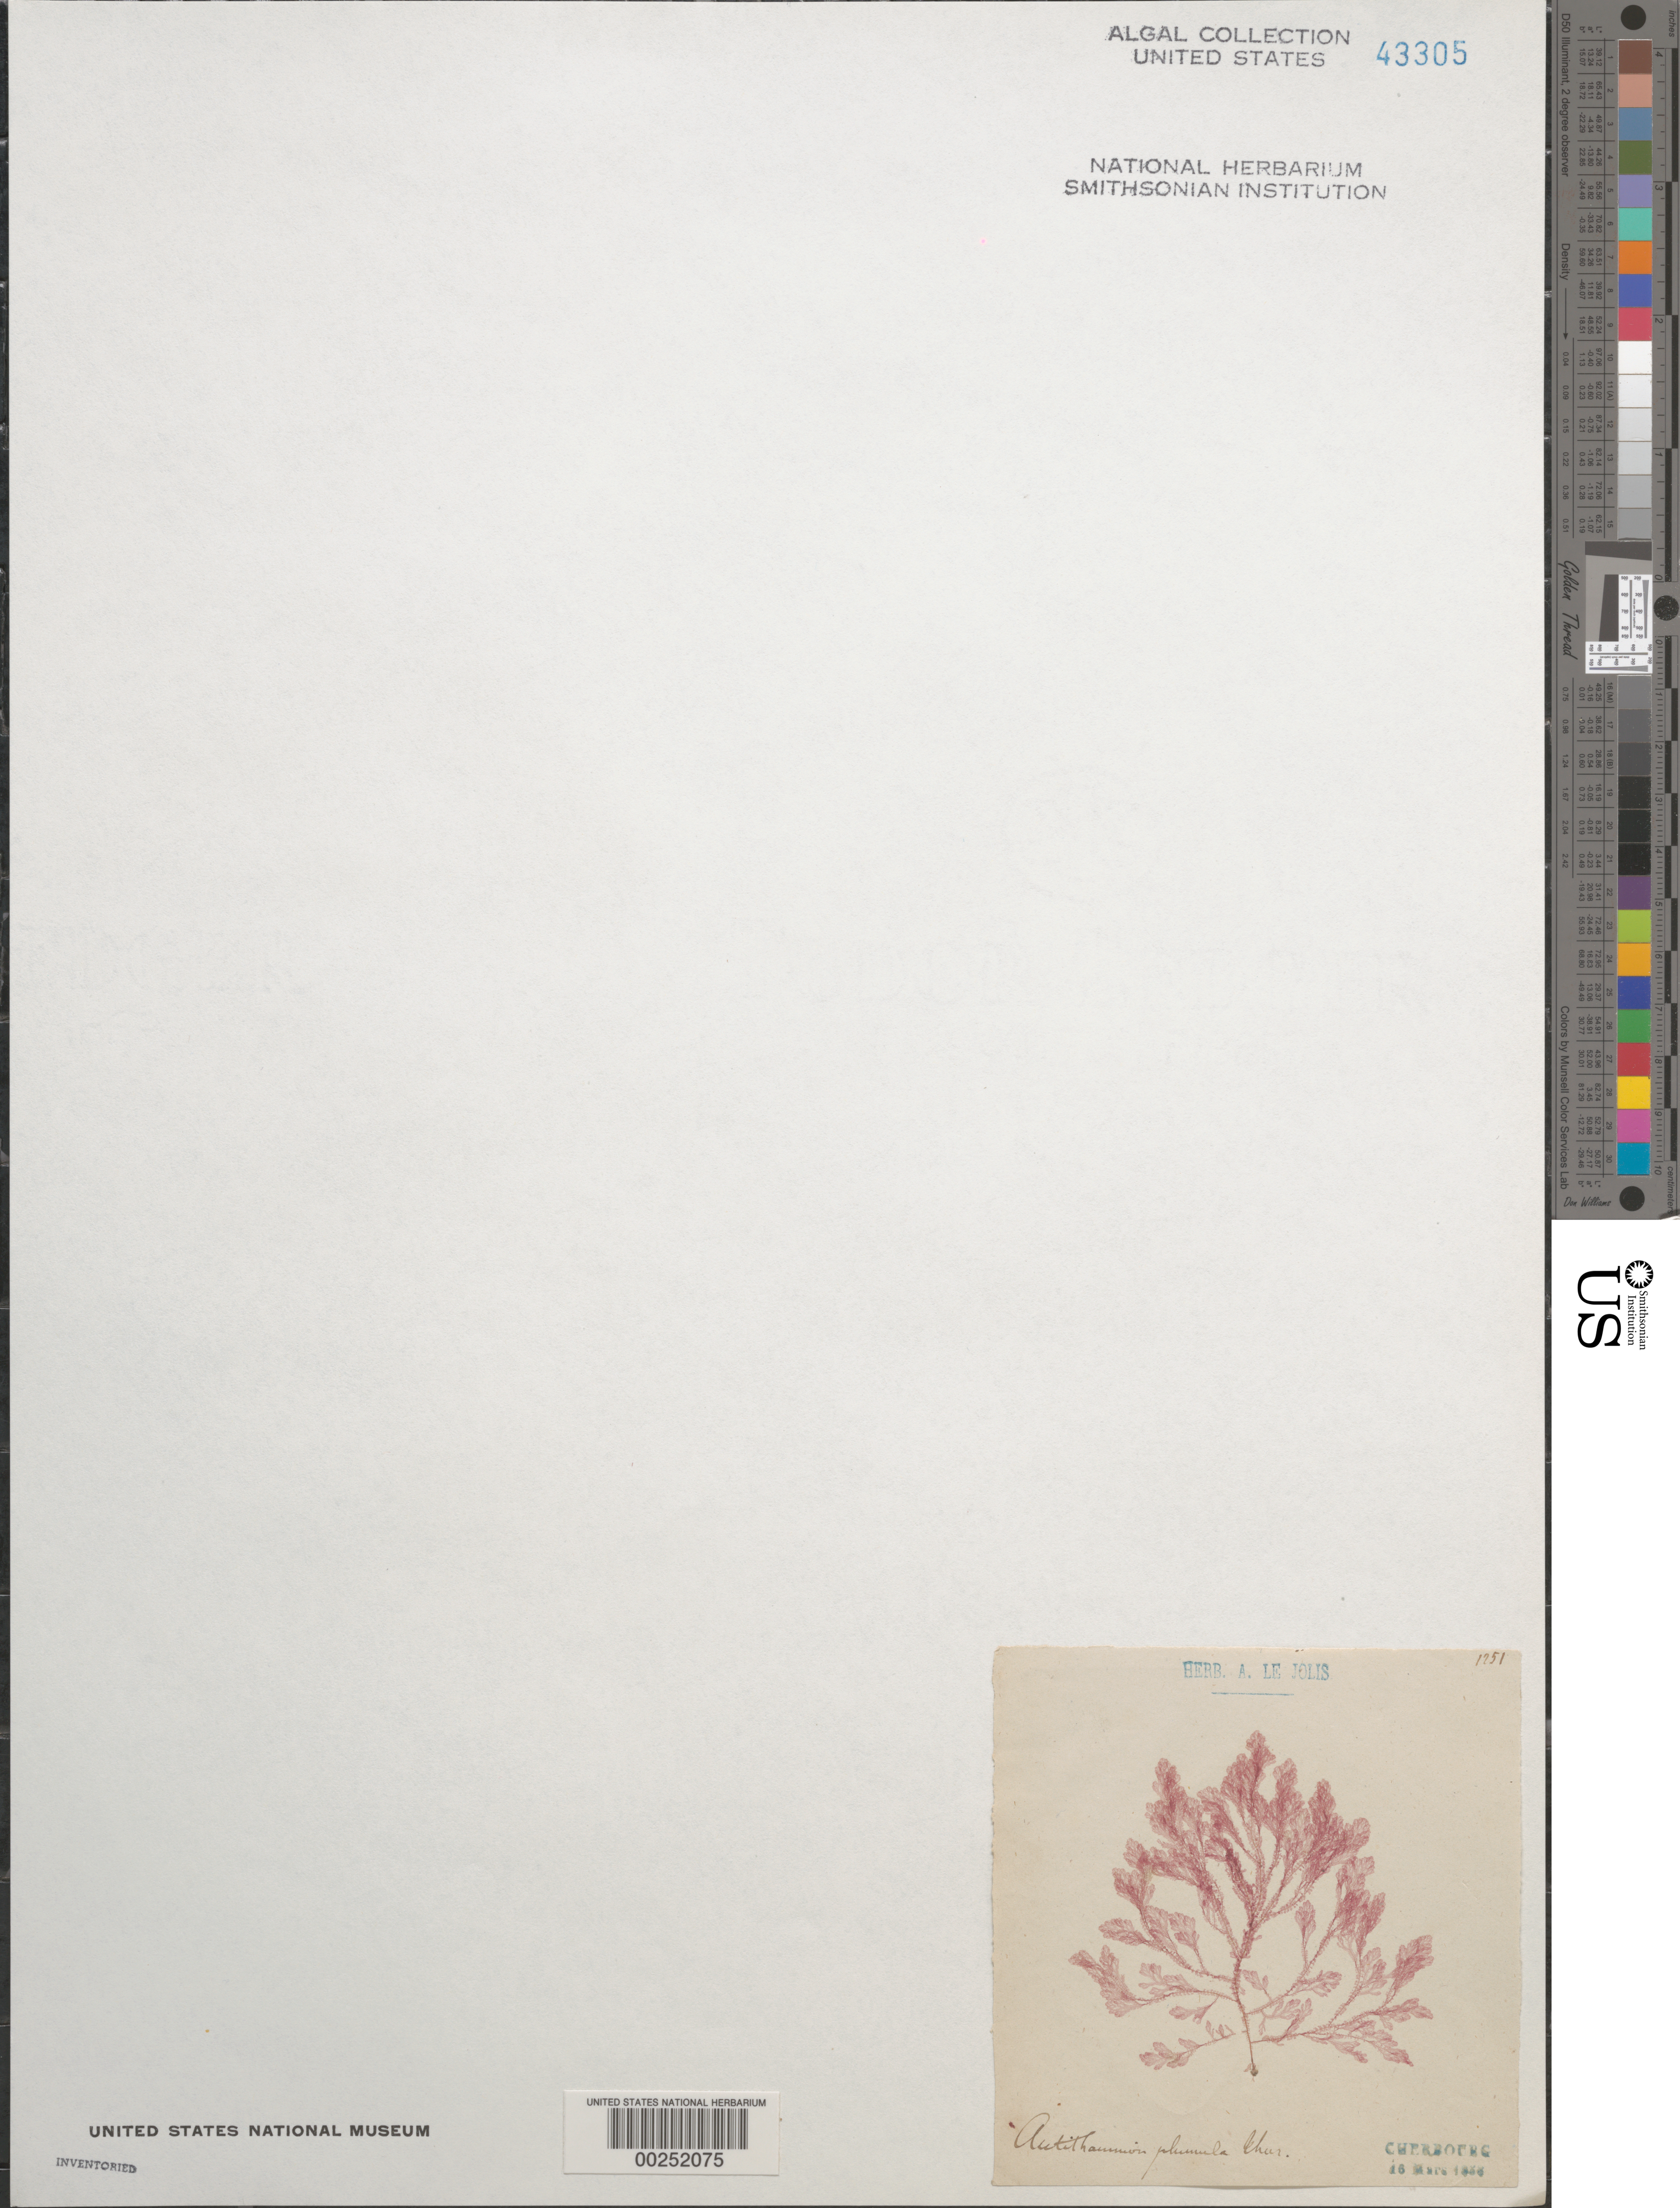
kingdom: Plantae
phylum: Rhodophyta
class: Florideophyceae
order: Ceramiales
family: Ceramiaceae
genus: Pterothamnion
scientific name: Pterothamnion plumula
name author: (J. Ellis) Näg.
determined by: Algae name updating Project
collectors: Le Jolis, A. F. (herbarium)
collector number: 1751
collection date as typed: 16 Mar 1888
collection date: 1888-03-16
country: France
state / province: Normandie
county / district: Manche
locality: Cherbourg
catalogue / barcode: US 43305